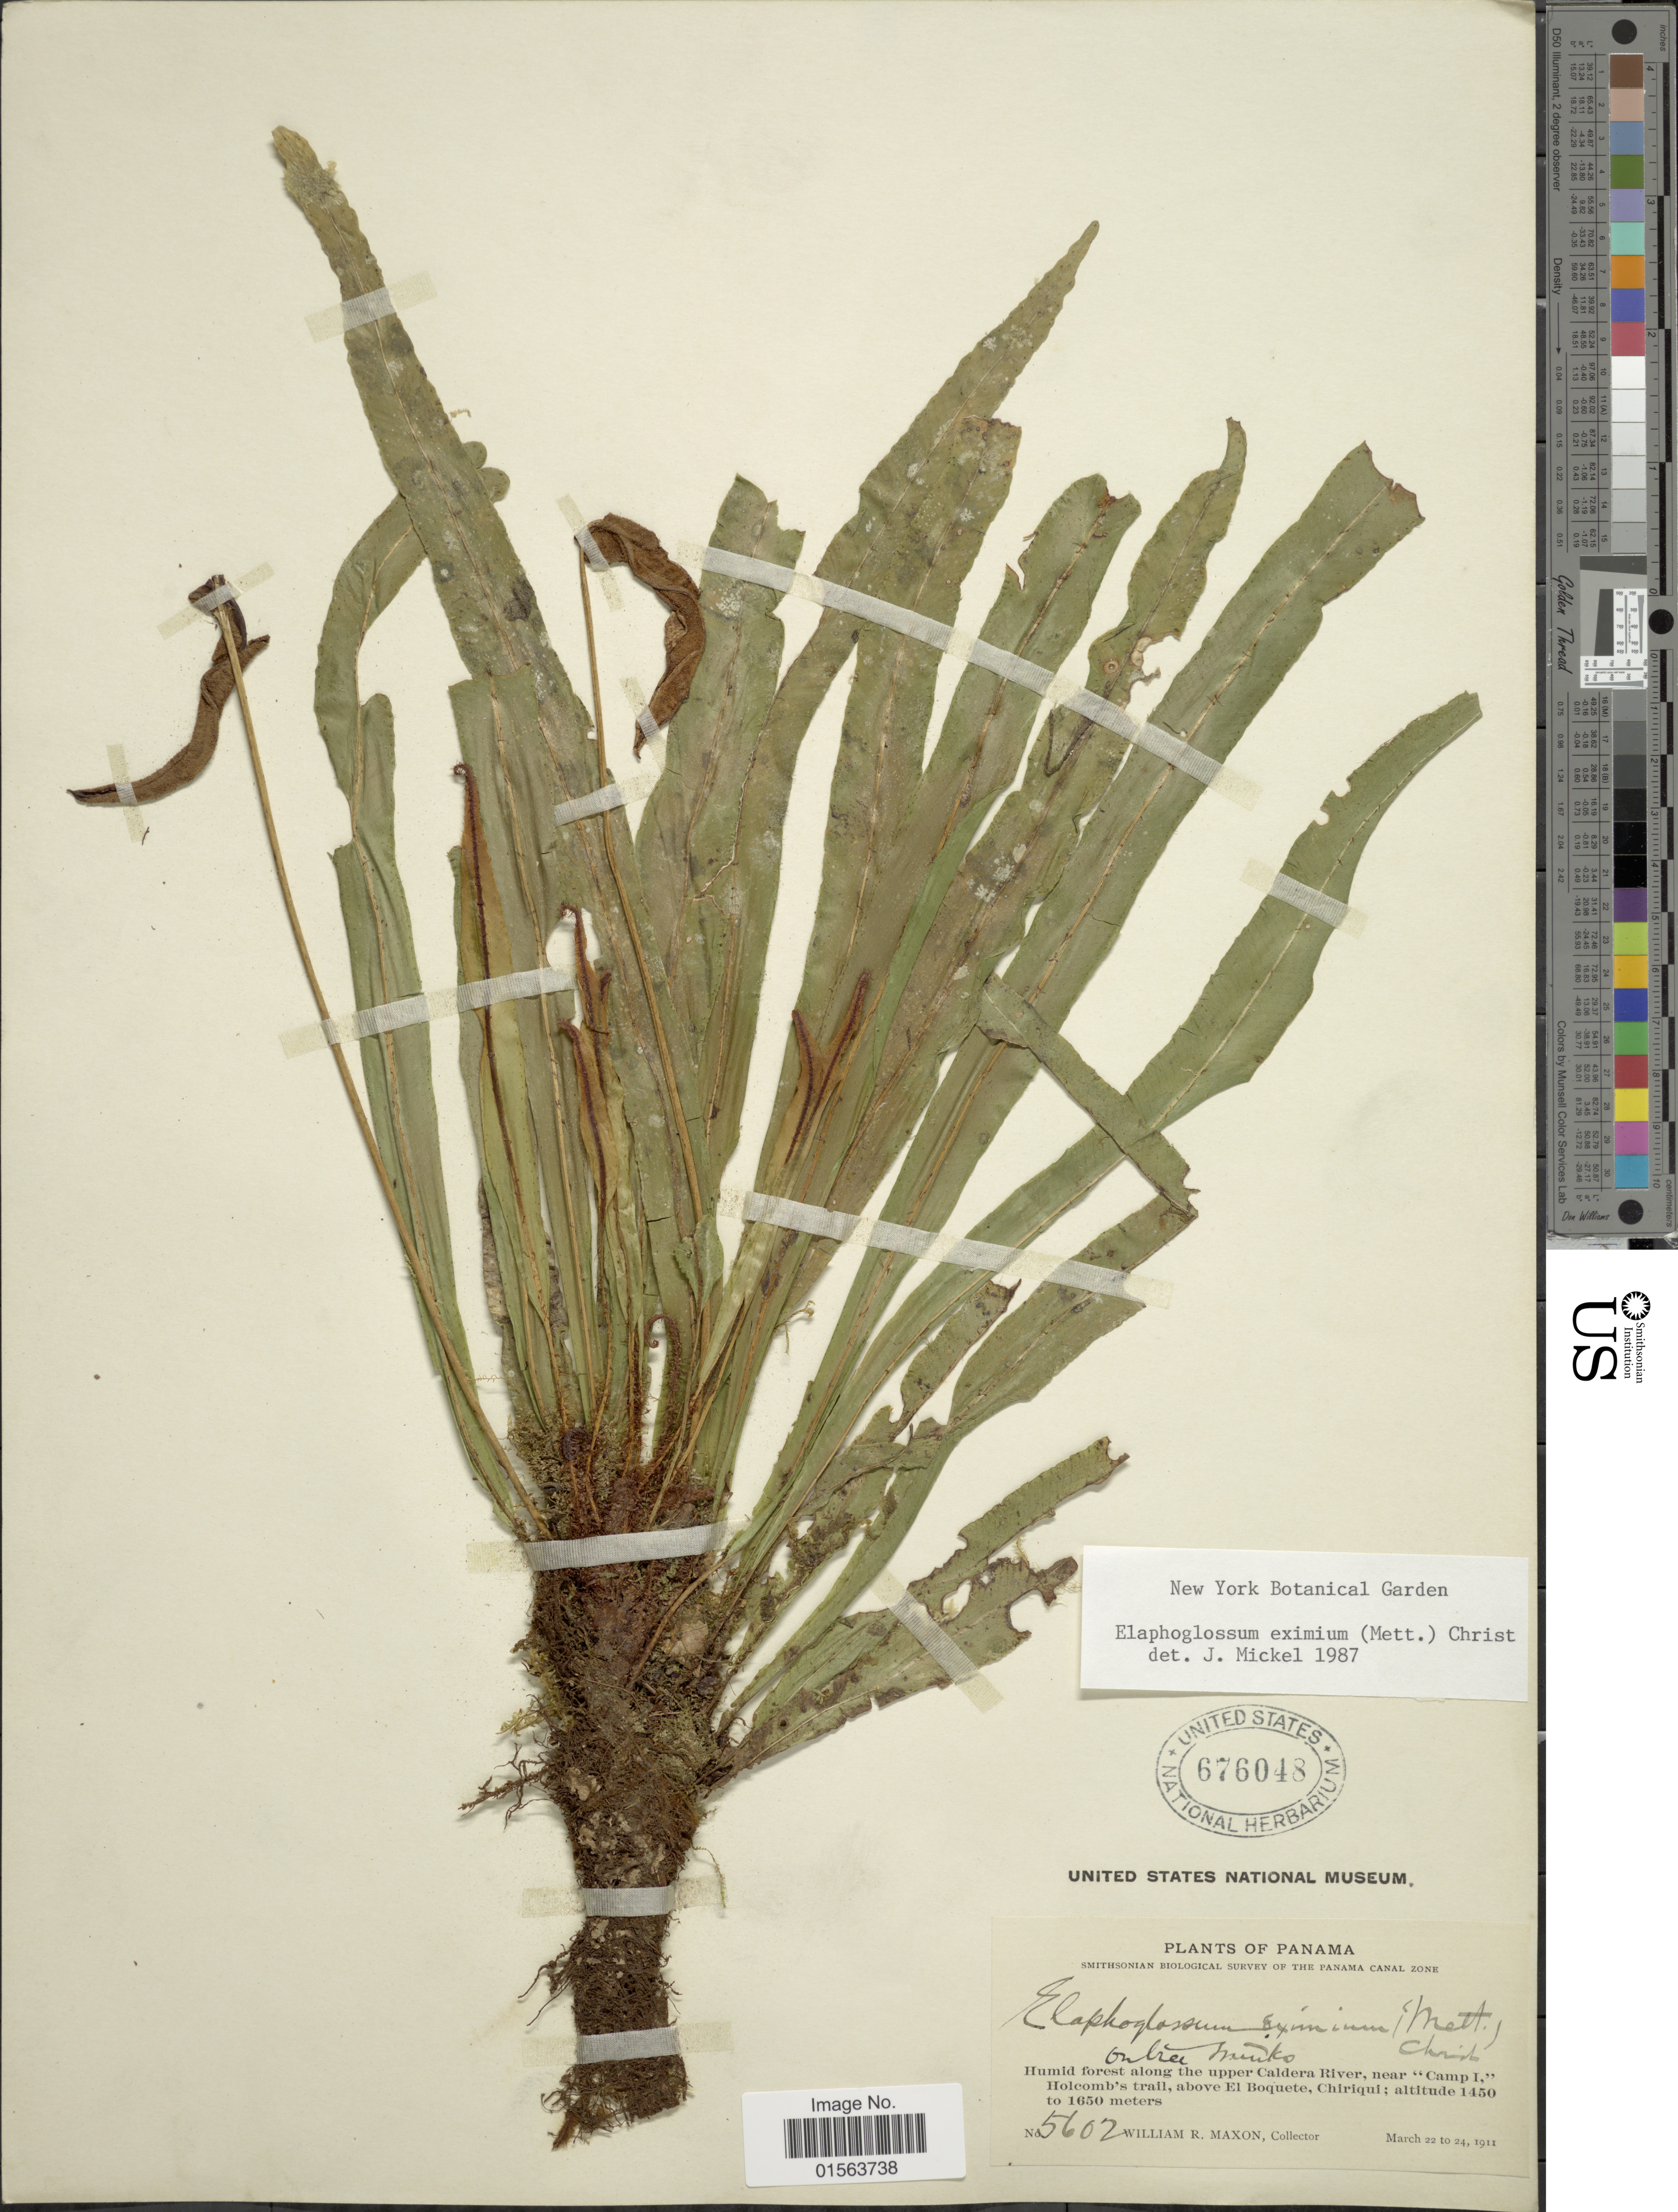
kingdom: Plantae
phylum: Tracheophyta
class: Polypodiopsida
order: Polypodiales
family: Dryopteridaceae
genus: Elaphoglossum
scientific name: Elaphoglossum eximium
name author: (Mett.) Christ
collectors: W. R. Maxon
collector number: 5602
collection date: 1911-03-22/1911-03-24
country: Panama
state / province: Chiriqui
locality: Humid forest along the upper Caldera River, near Camp1, Holcomb's trail, above El Boquete, Chiriqui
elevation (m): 1450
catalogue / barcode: US 676048